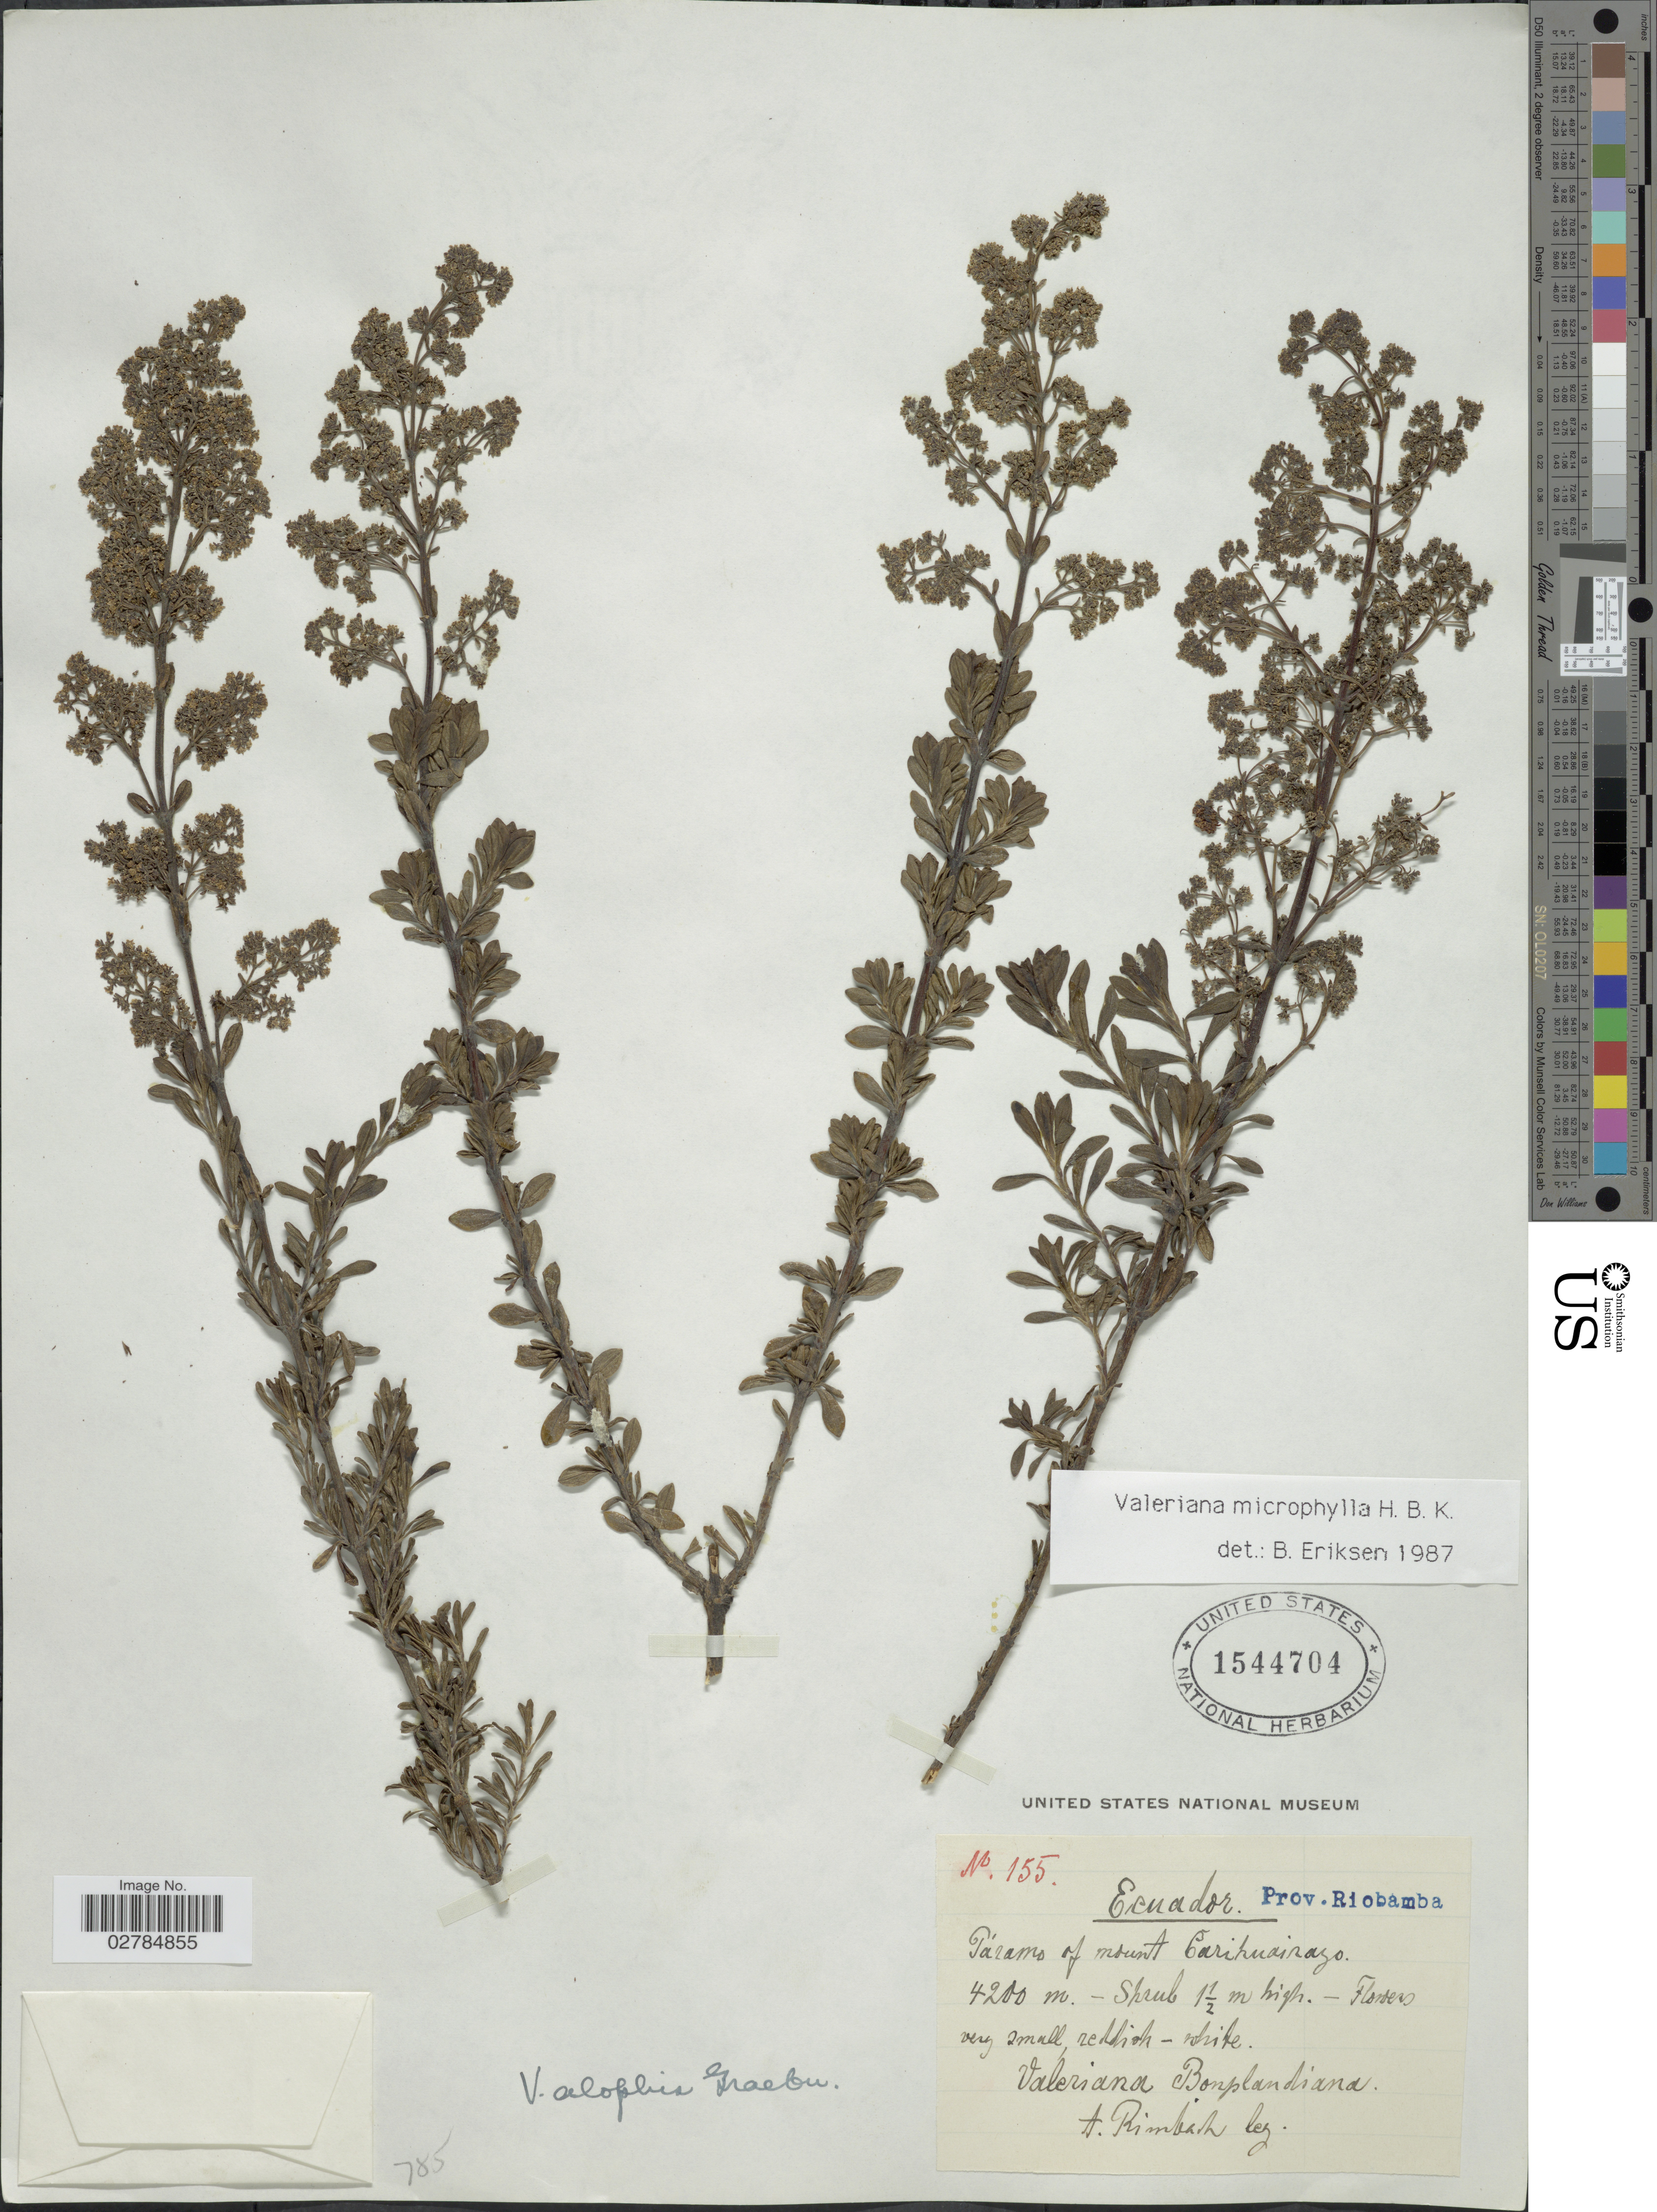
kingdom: Plantae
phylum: Tracheophyta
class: Magnoliopsida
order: Dipsacales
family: Caprifoliaceae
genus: Valeriana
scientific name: Valeriana microphylla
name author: Kunth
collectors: A. Rimbach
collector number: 155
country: Ecuador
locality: Prov. Riobamba. Páramo of mount Carihuairazo.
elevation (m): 4200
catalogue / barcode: US 1544704